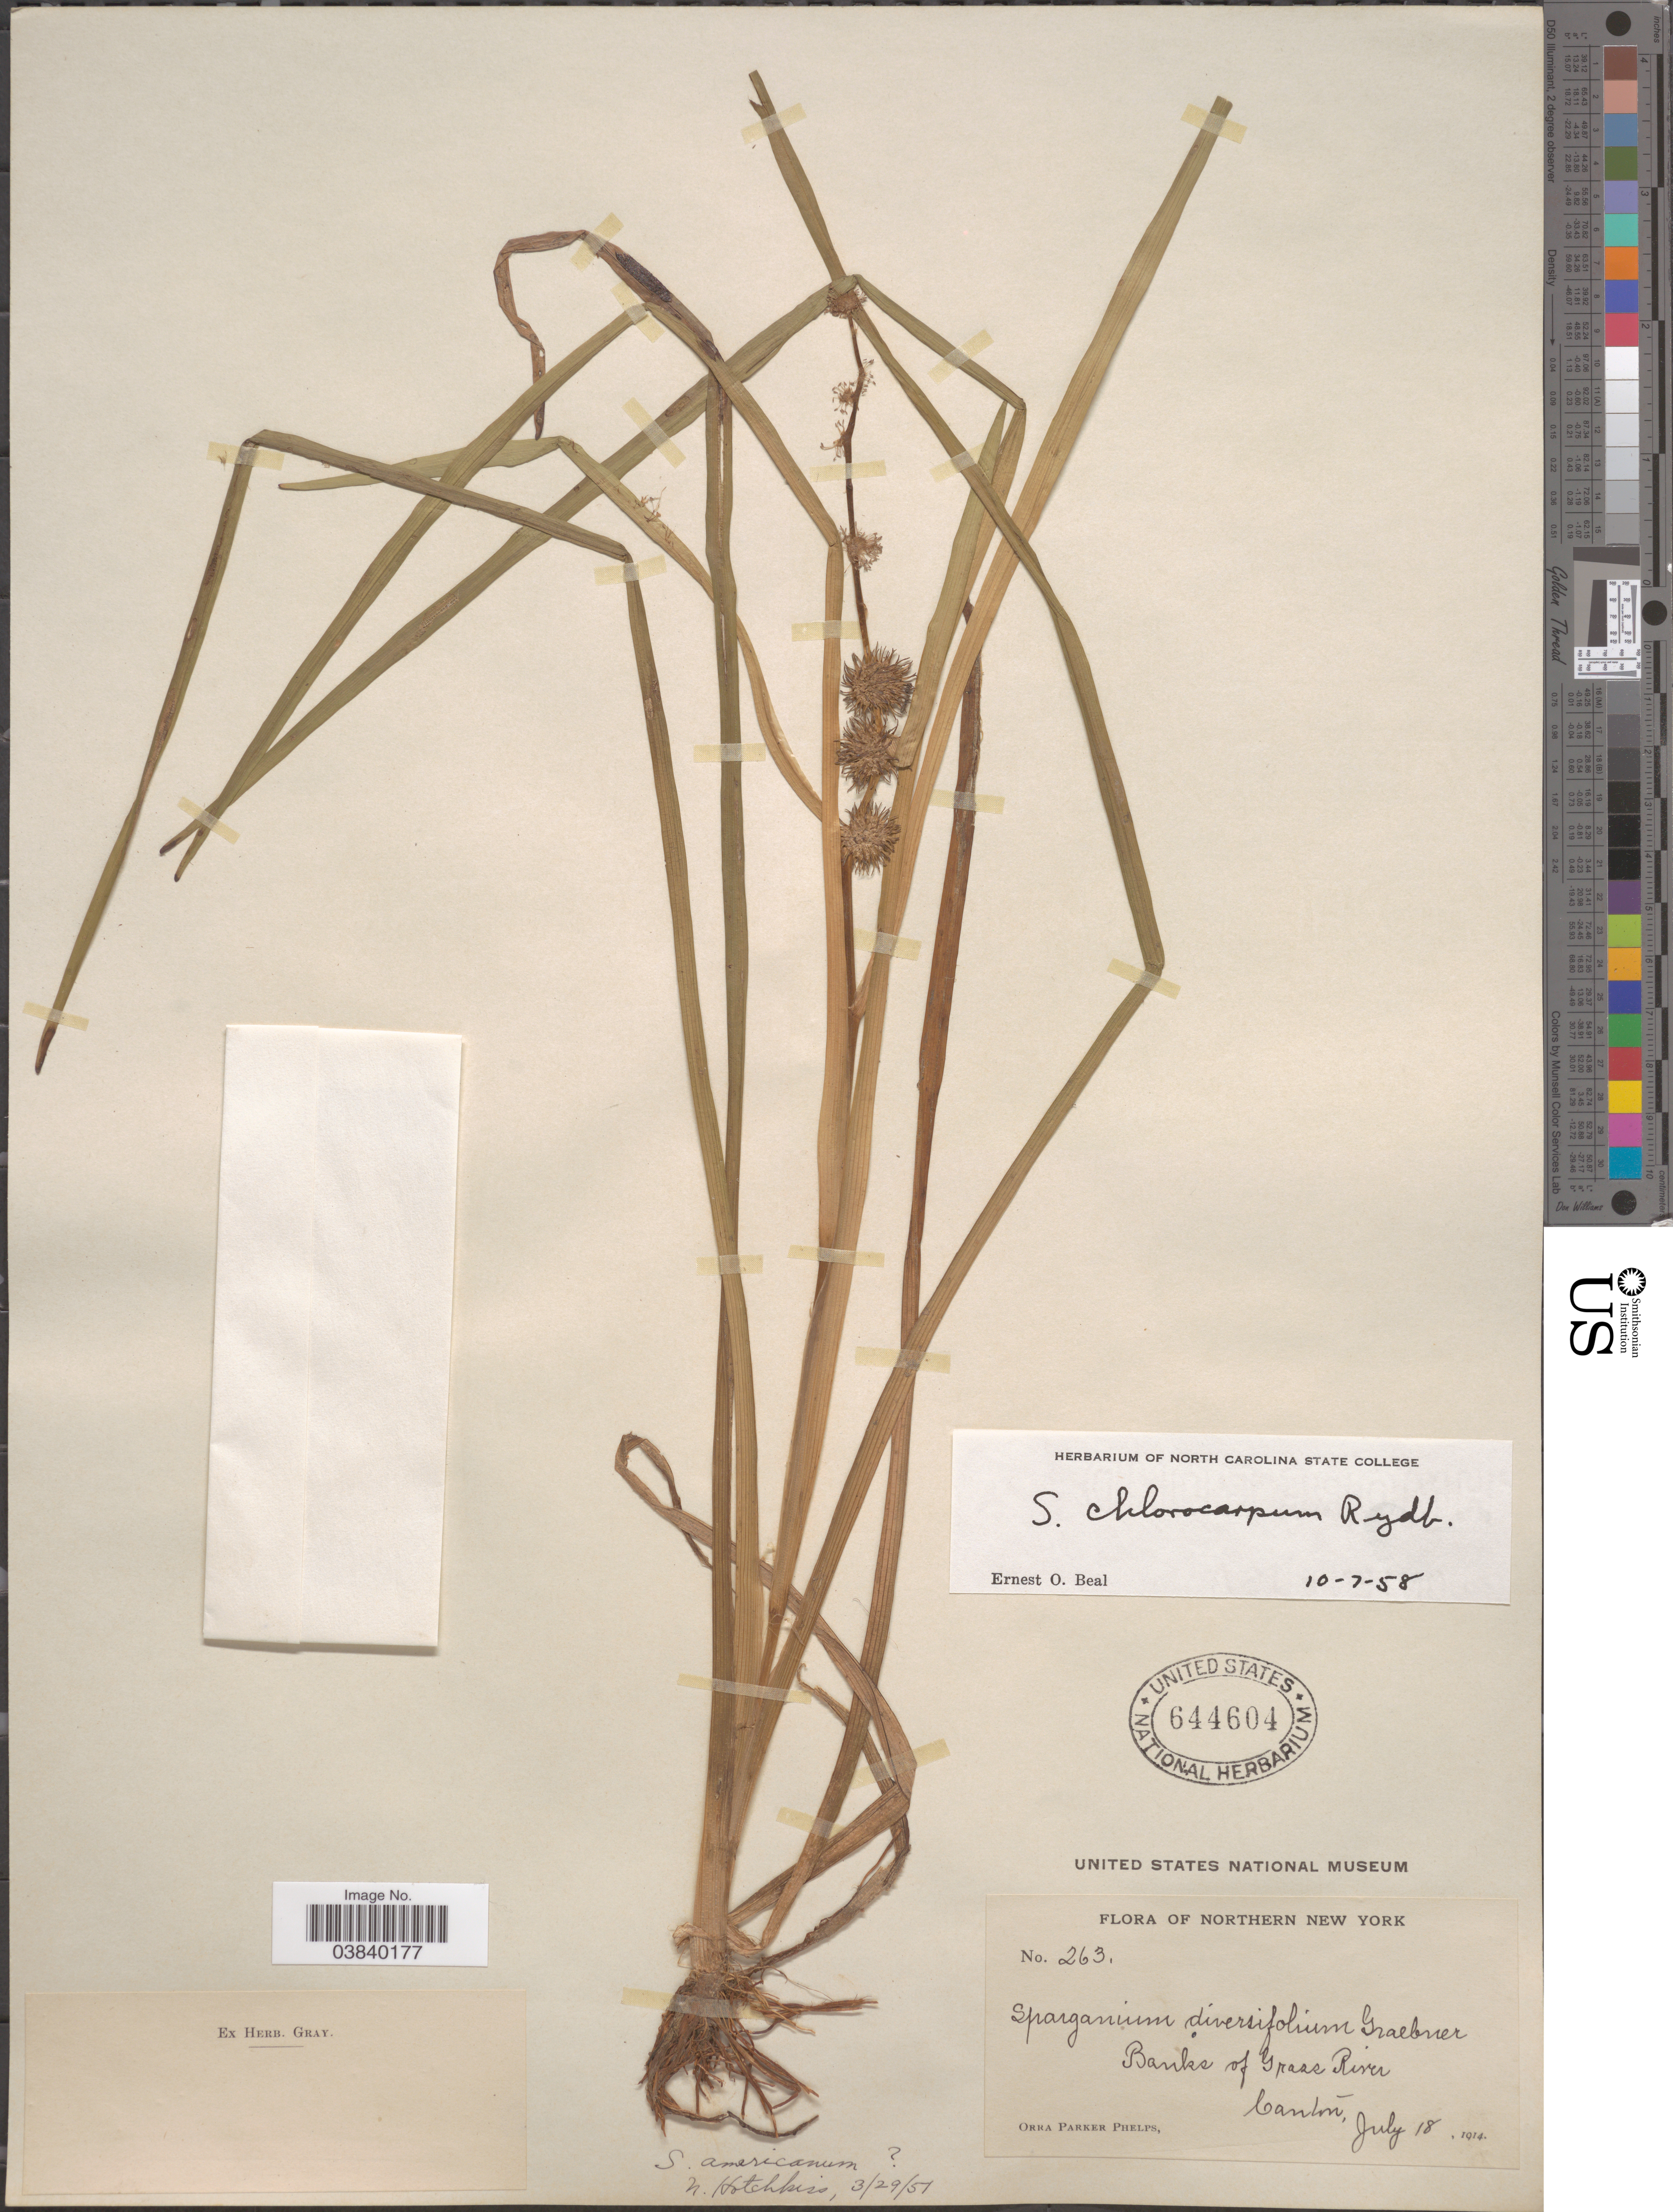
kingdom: Plantae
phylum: Tracheophyta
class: Liliopsida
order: Poales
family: Typhaceae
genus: Sparganium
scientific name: Sparganium chlorocarpum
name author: Rydb.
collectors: O. P. Phelps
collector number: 263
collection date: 1914-07-18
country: United States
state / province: New York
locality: Northern New York. Banks of Grass River, Canton.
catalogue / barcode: US 644604